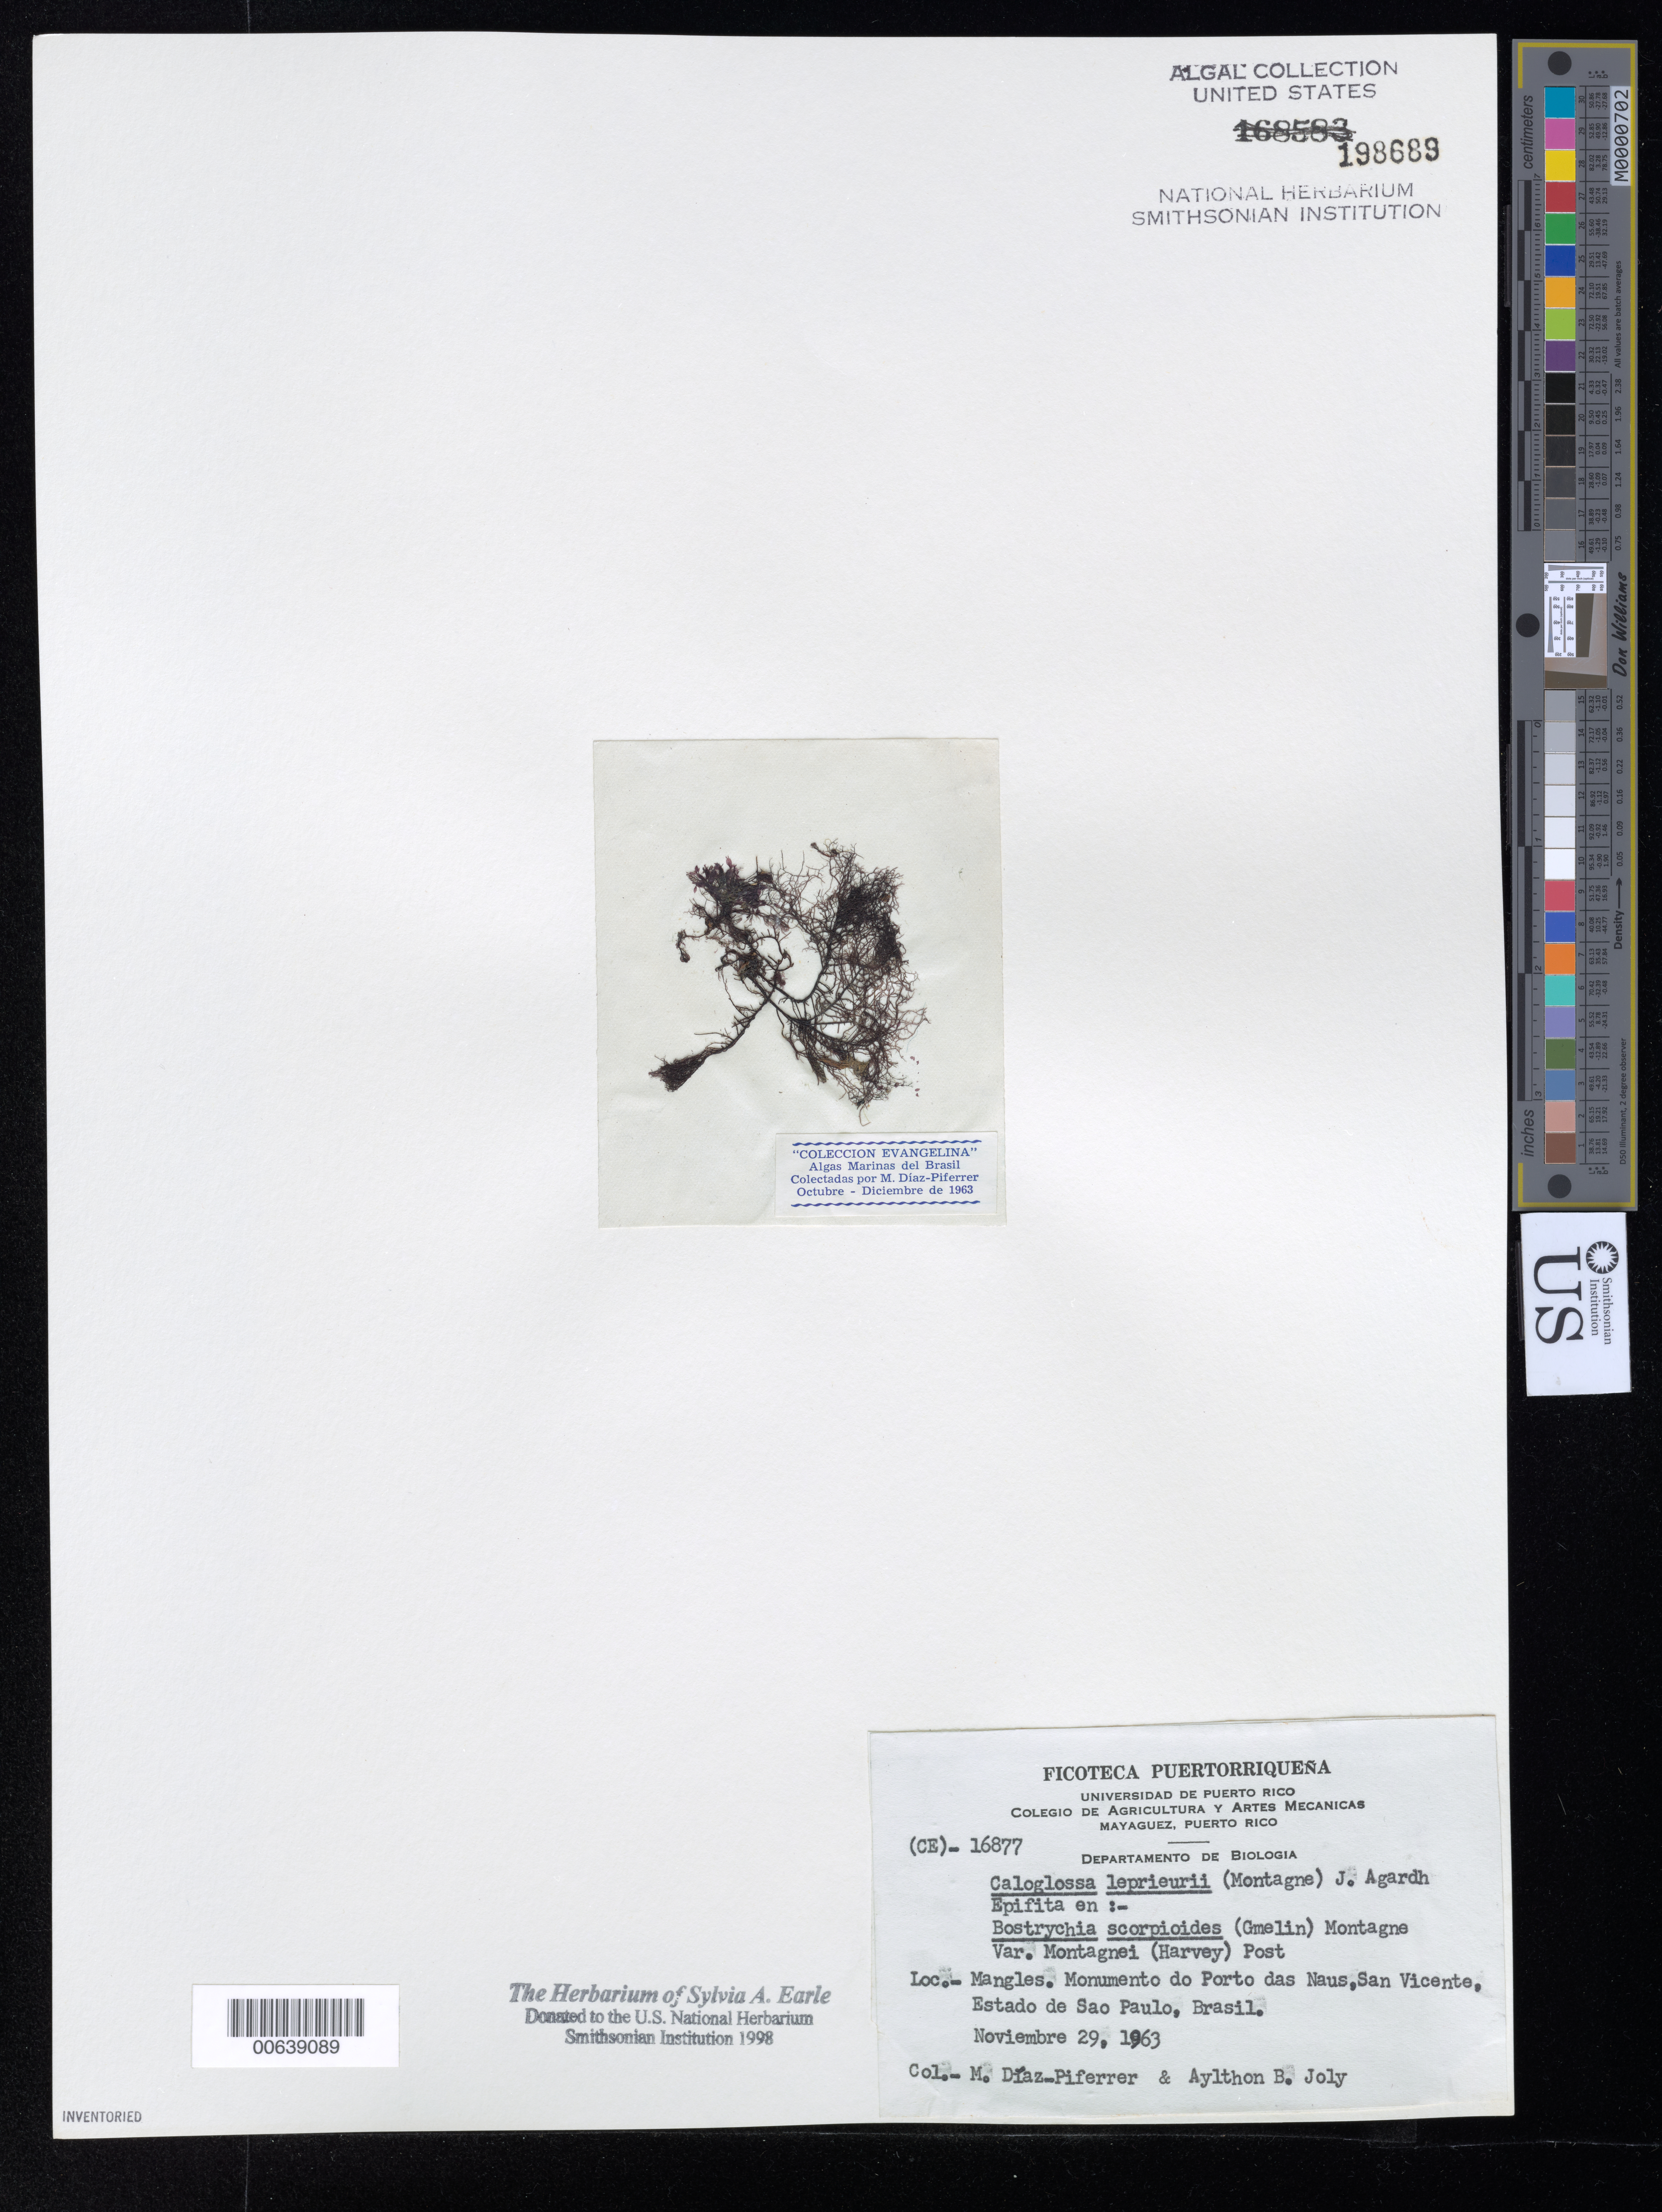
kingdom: Plantae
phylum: Rhodophyta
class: Florideophyceae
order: Ceramiales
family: Delesseriaceae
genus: Caloglossa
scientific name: Caloglossa leprieurii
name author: (Mont.) G. Martens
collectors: M. Diaz-Piferrer & A. Joly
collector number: (CE) 16877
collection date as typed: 29 Nov 1963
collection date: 1963-11-29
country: Brazil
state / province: São Paulo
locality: Monumento do Porto das Naus, San Vicente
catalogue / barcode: US 198689